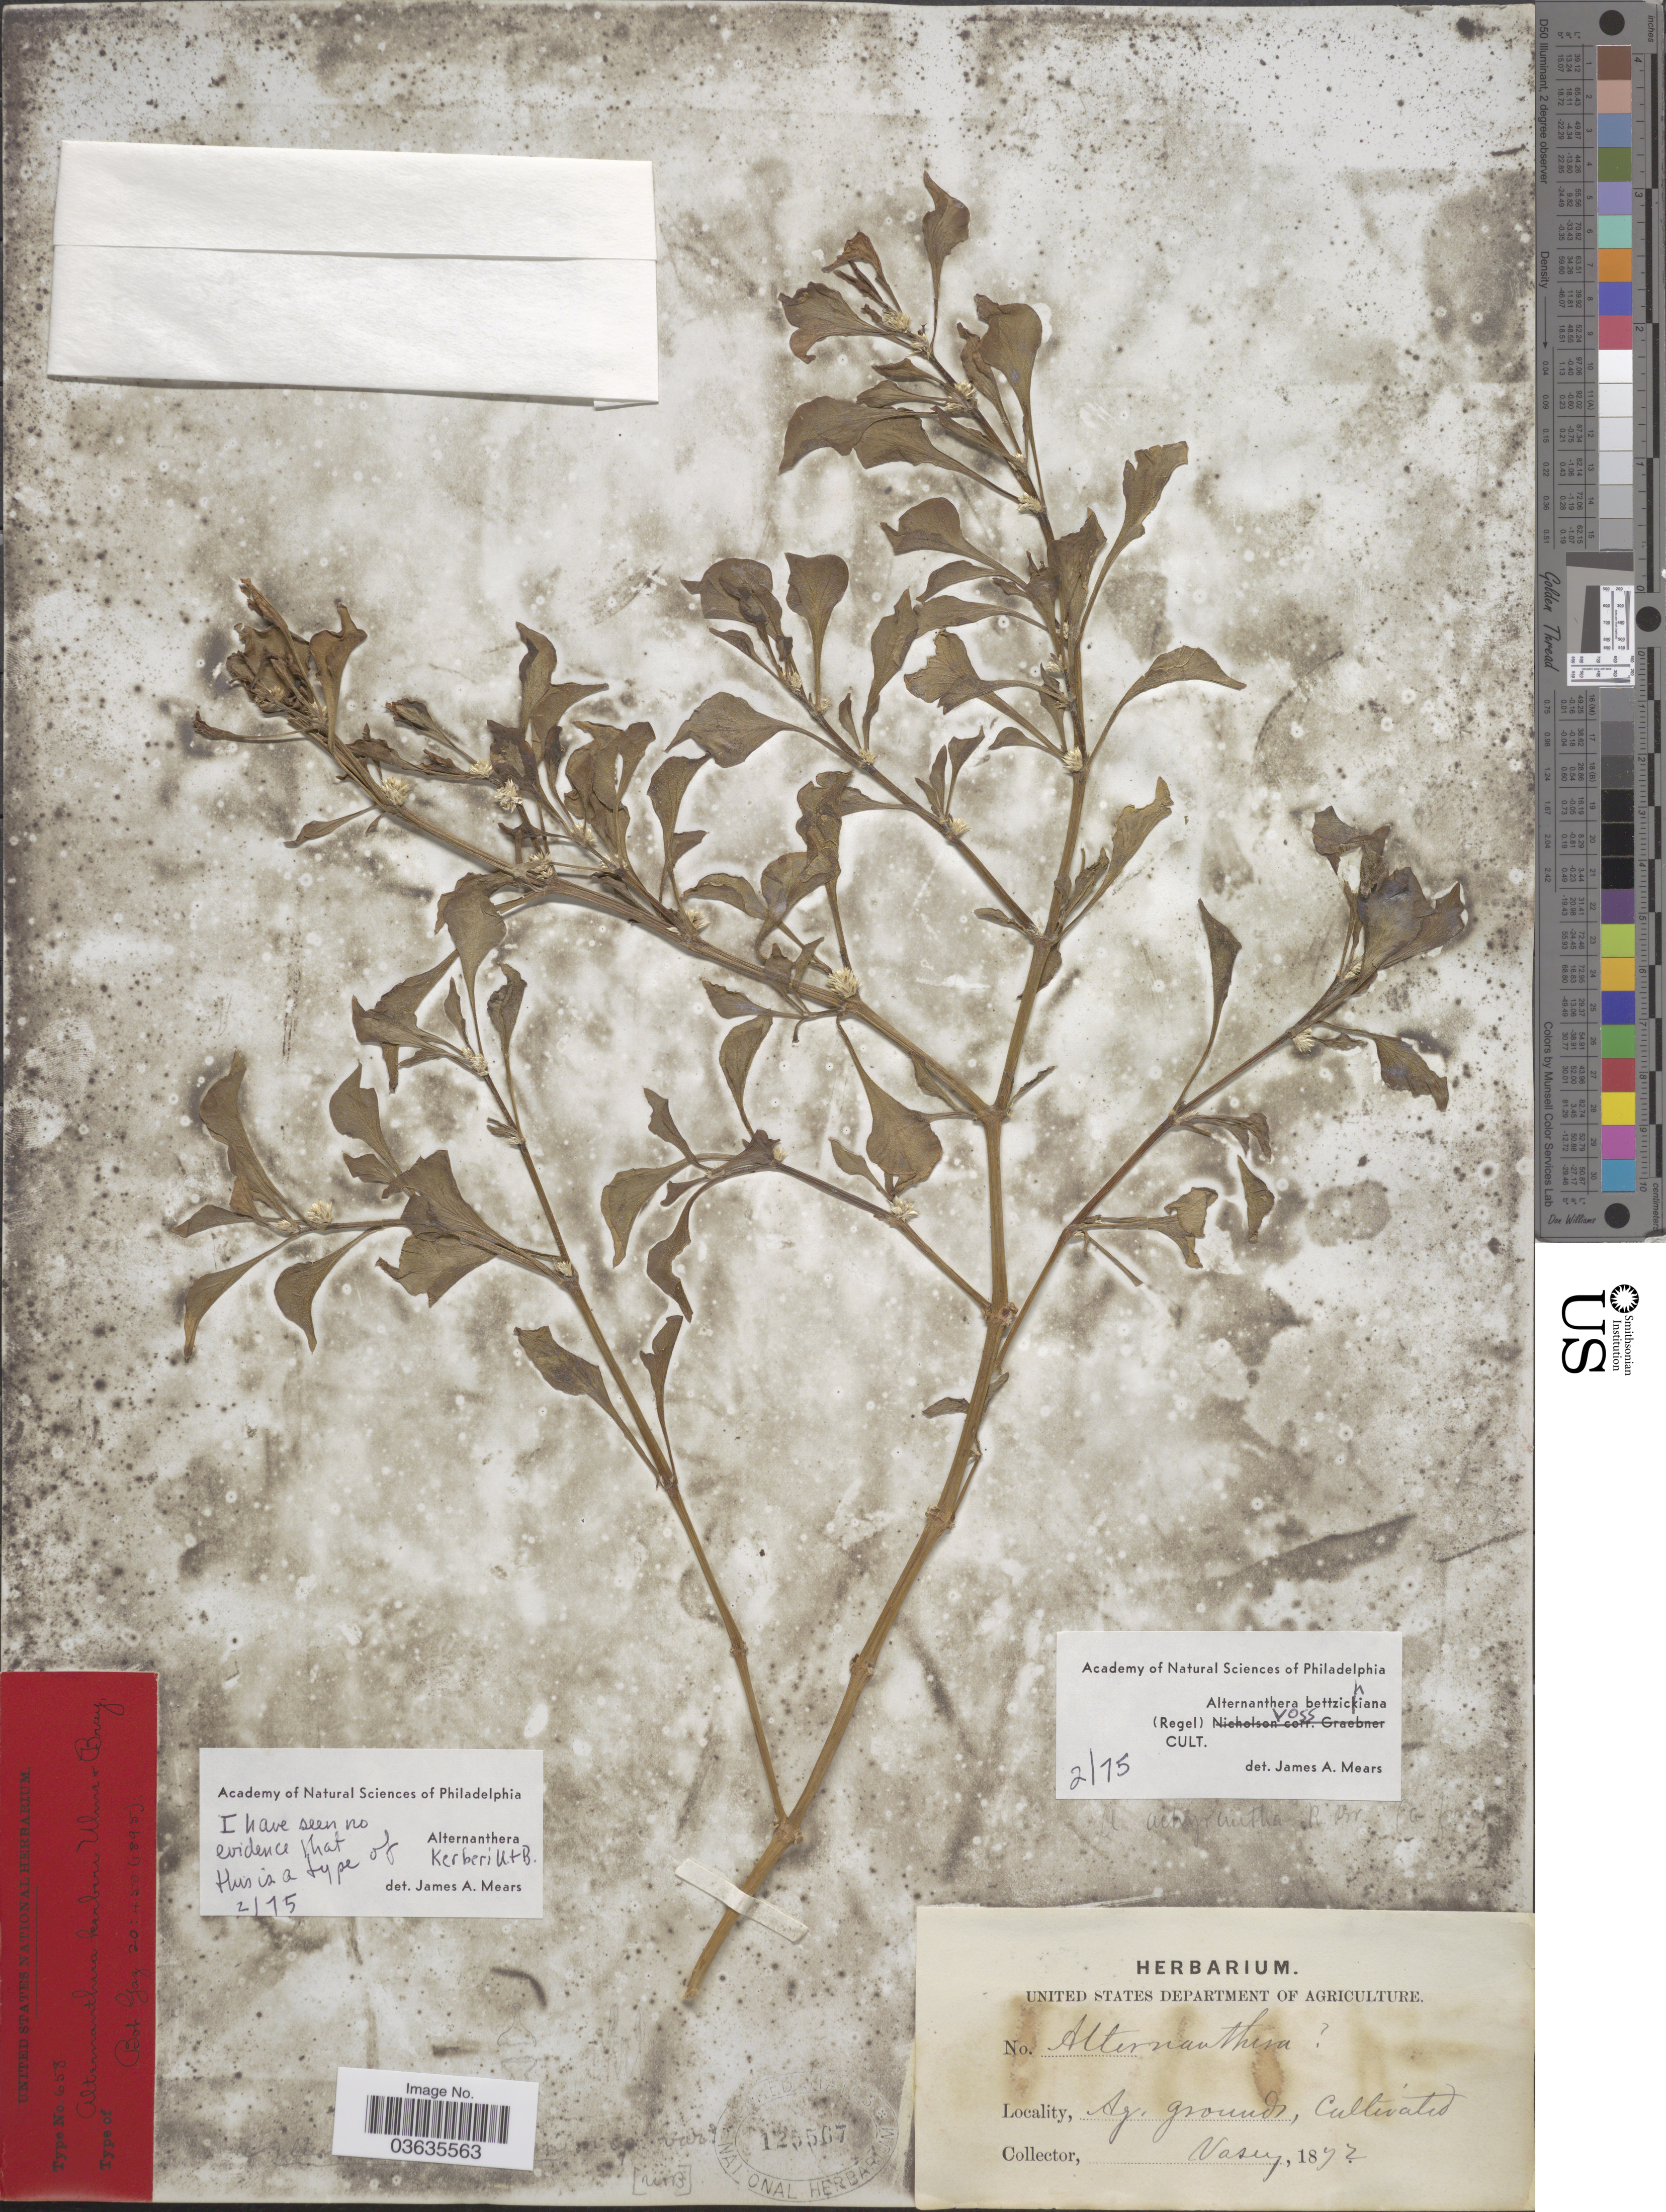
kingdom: Plantae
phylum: Tracheophyta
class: Magnoliopsida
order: Caryophyllales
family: Amaranthaceae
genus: Alternanthera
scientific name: Alternanthera bettzickiana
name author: (Regel) G. Nicholson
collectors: Vasey, --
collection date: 1872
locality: Ag. grounds.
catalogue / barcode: US 125567